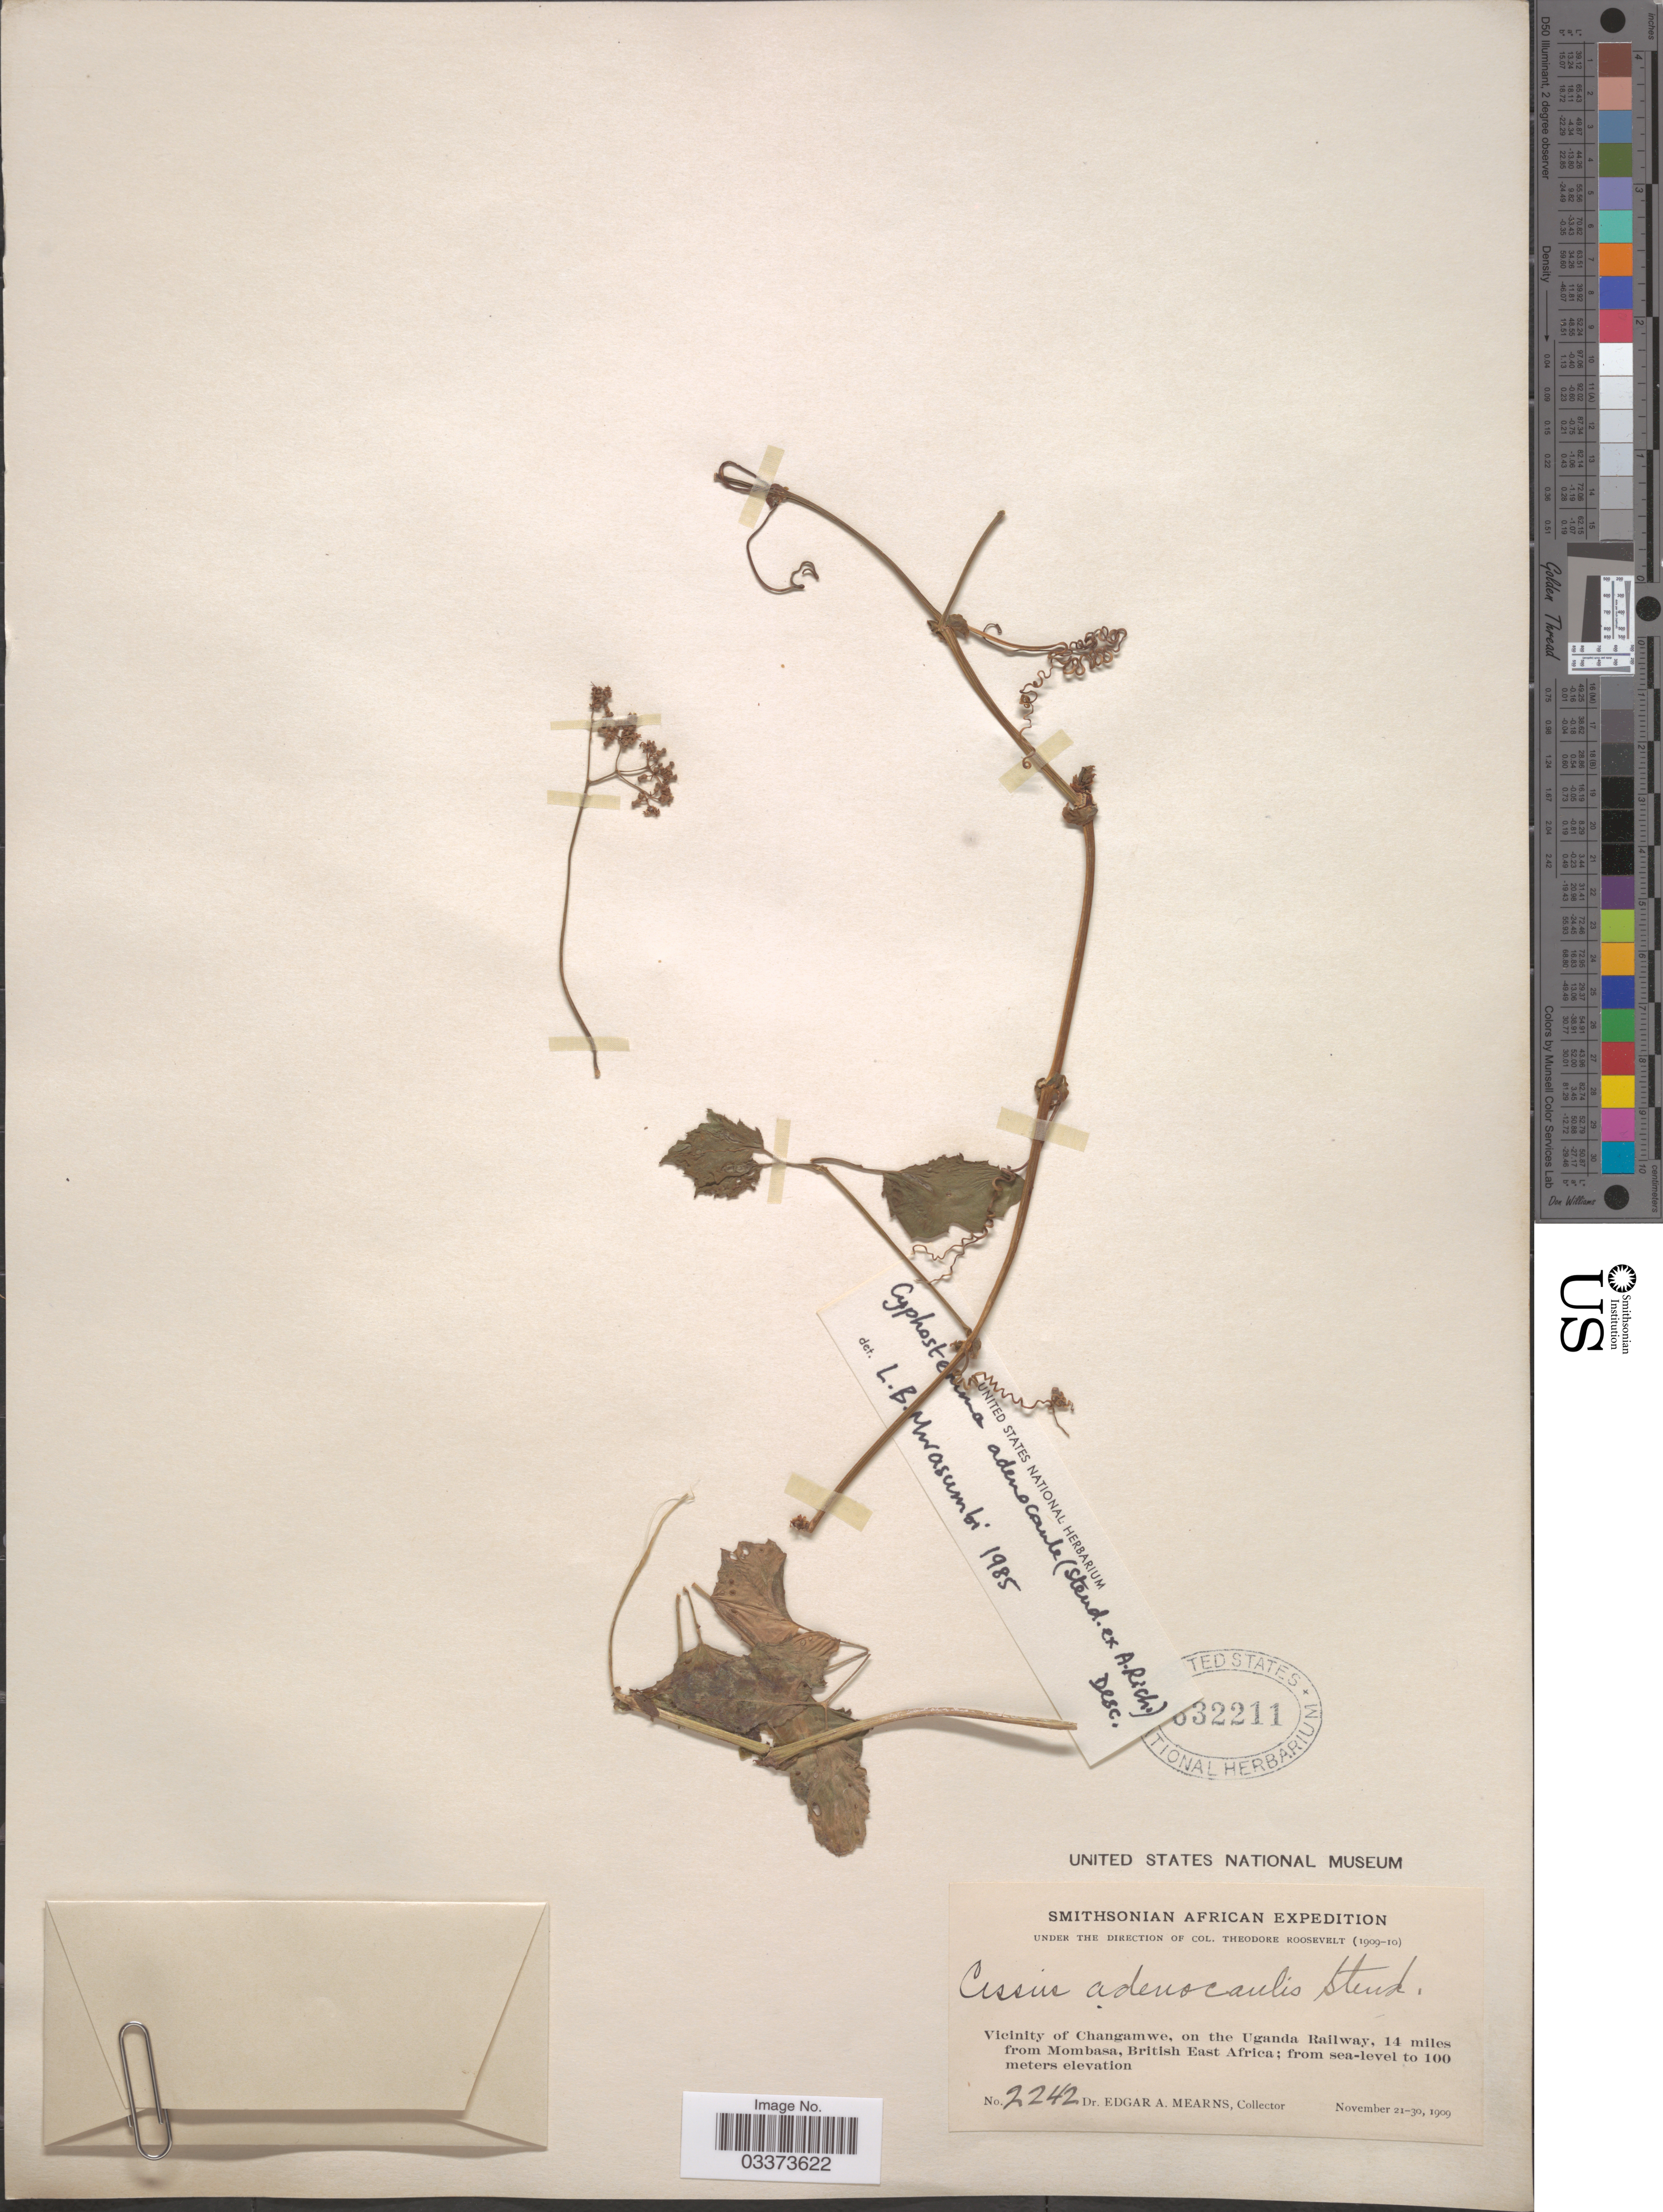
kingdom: Plantae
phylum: Tracheophyta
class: Magnoliopsida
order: Vitales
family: Vitaceae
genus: Cyphostemma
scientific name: Cyphostemma adenocaule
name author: (Steud. ex A. Rich.) Desc. ex Wild & R.B. Drumm.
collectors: E. A. Mearns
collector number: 2242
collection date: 1909-11-21/1909-11-30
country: Kenya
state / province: Mombasa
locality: Vicinity of Changamwe, on the Uganda Railway, 14 miles from Mombasa, British East Africa.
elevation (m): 0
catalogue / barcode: US 632211